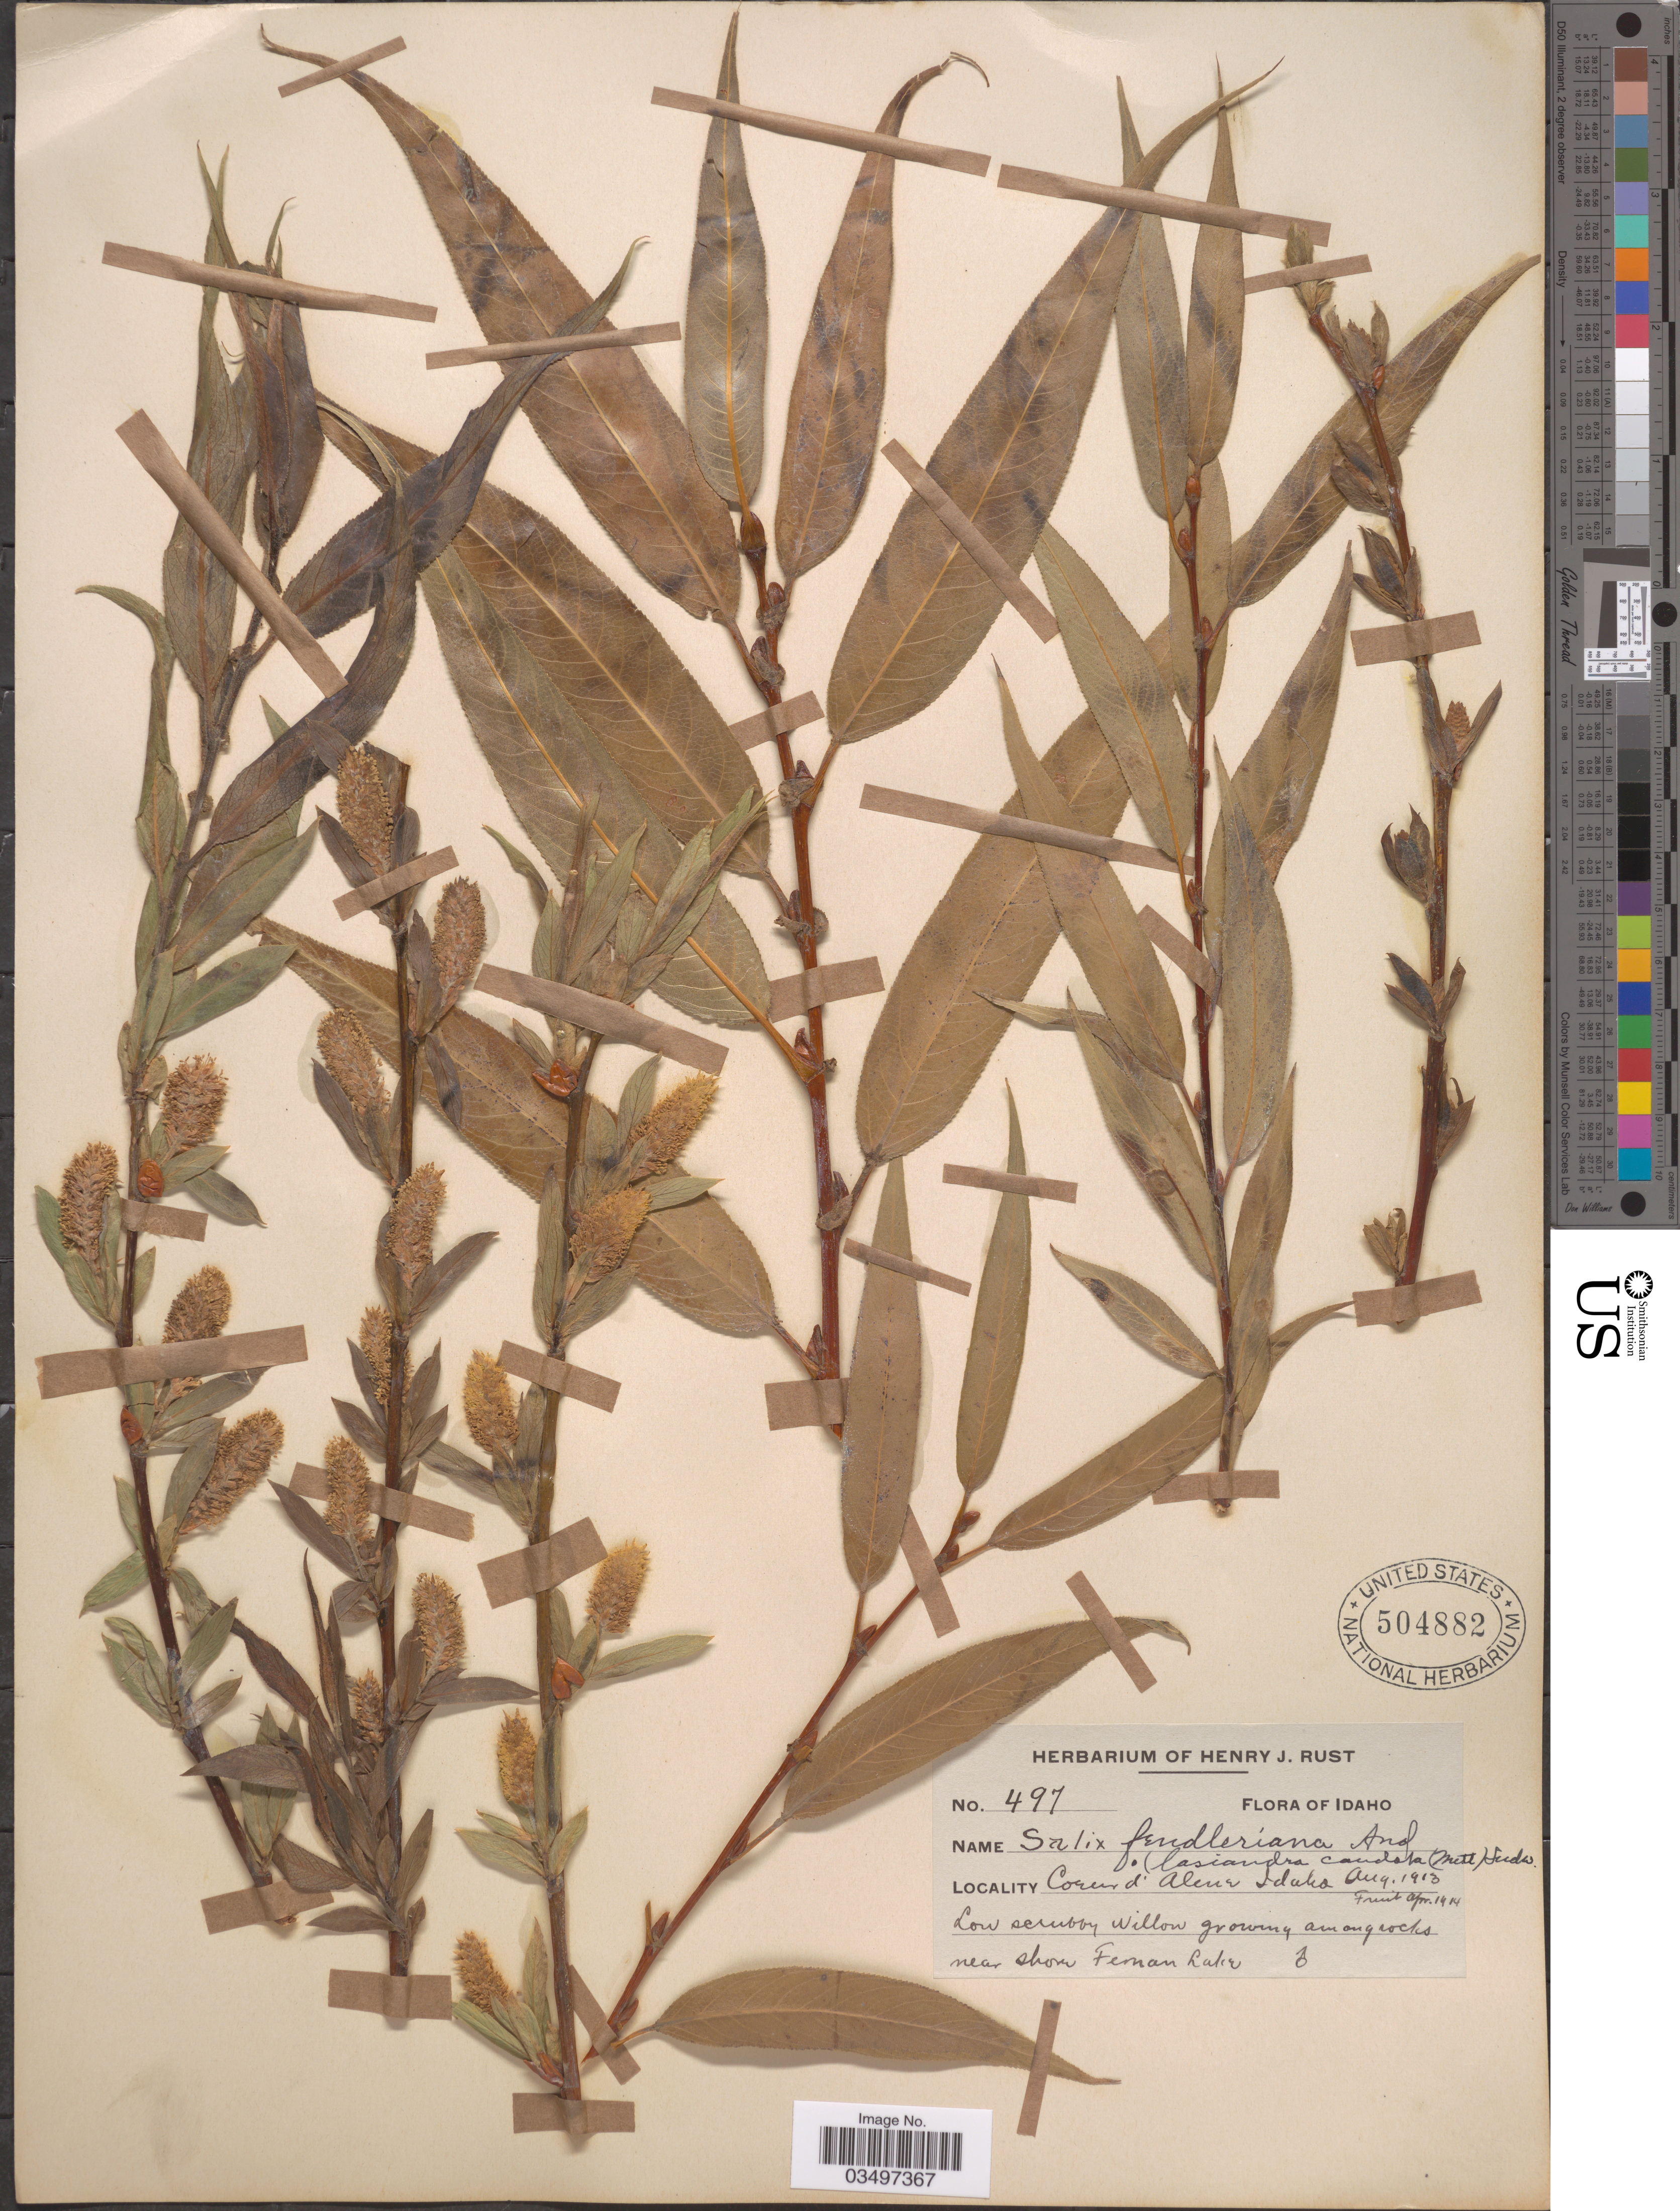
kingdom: Plantae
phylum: Tracheophyta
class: Magnoliopsida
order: Malpighiales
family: Salicaceae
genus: Salix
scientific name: Salix fendleriana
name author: Andersson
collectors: ex herb. Henry J. Rust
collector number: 497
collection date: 1913-08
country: United States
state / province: Idaho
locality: Coeur d'Alene. Near shore Fernan Lake.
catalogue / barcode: US 504882